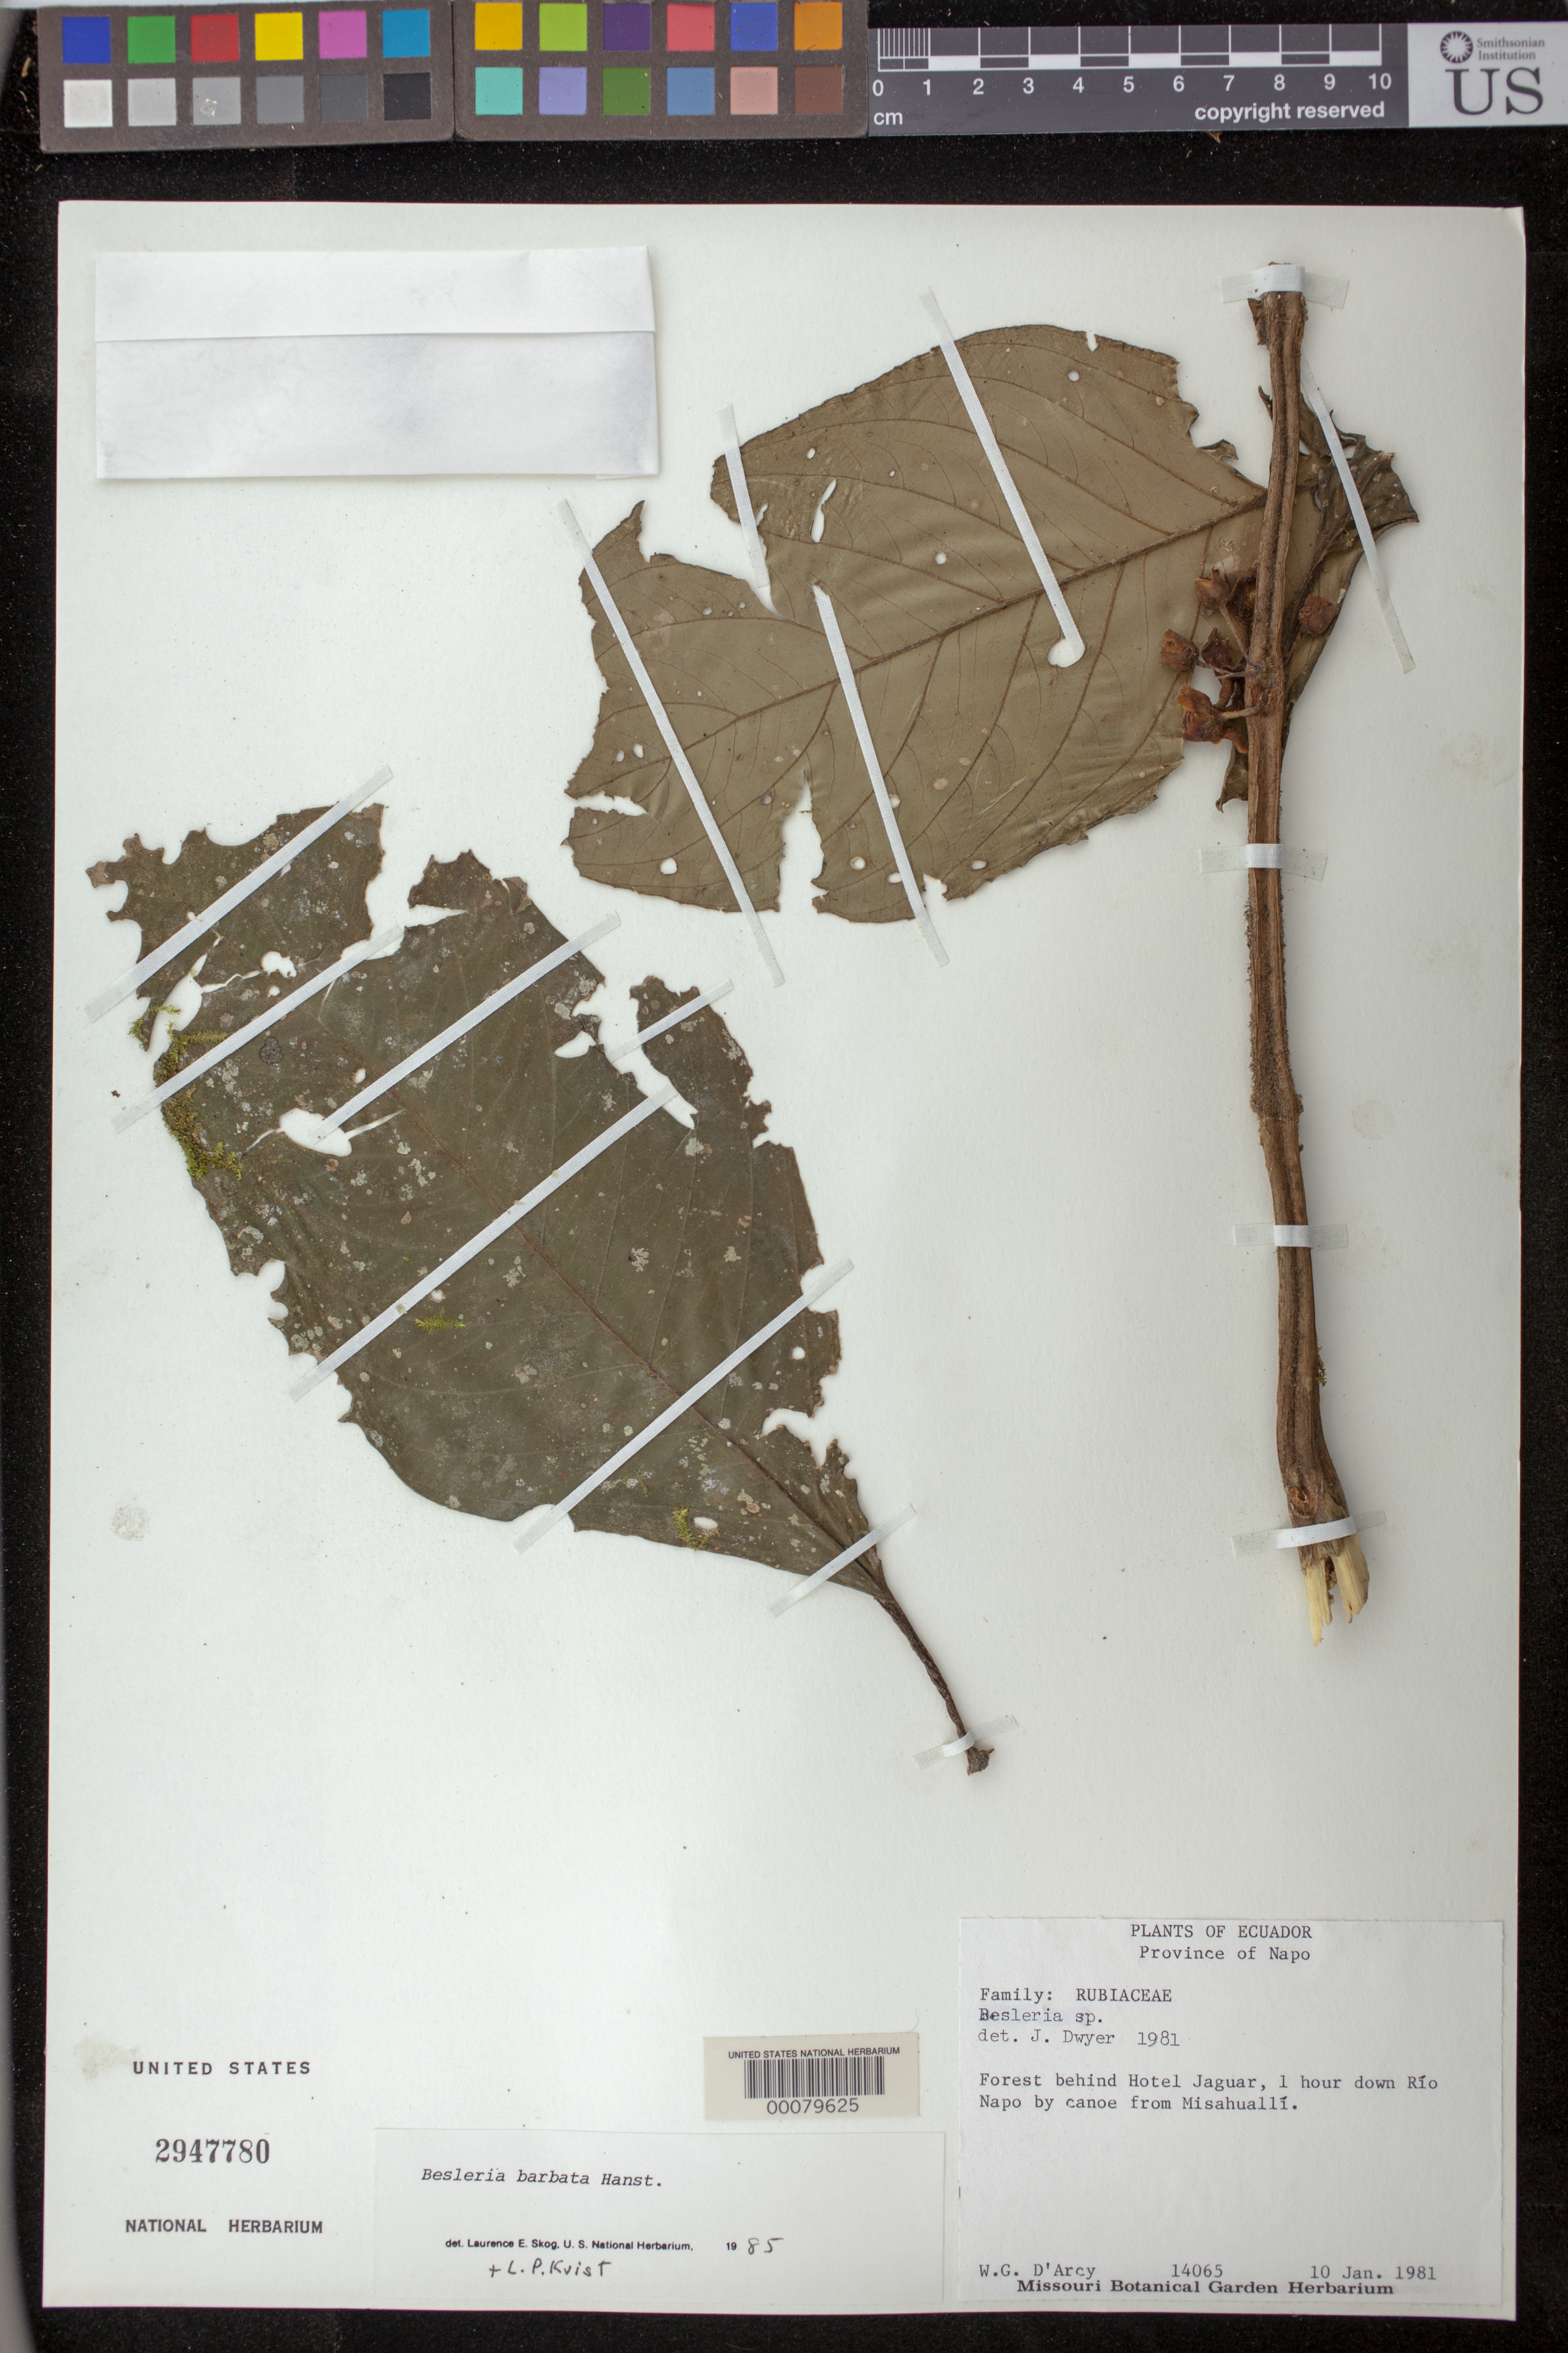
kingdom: Plantae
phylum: Tracheophyta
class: Magnoliopsida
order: Lamiales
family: Gesneriaceae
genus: Besleria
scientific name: Besleria barbata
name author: (Poepp.) Hanst.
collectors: W. G. D'Arcy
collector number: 14065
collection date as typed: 10 Jan 1981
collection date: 1981-01-10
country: Ecuador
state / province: Napo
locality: Behind Hotel Jaquar, 1 hr down Rio Napo by canoe from Misahualli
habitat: Forest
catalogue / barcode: US 2947780